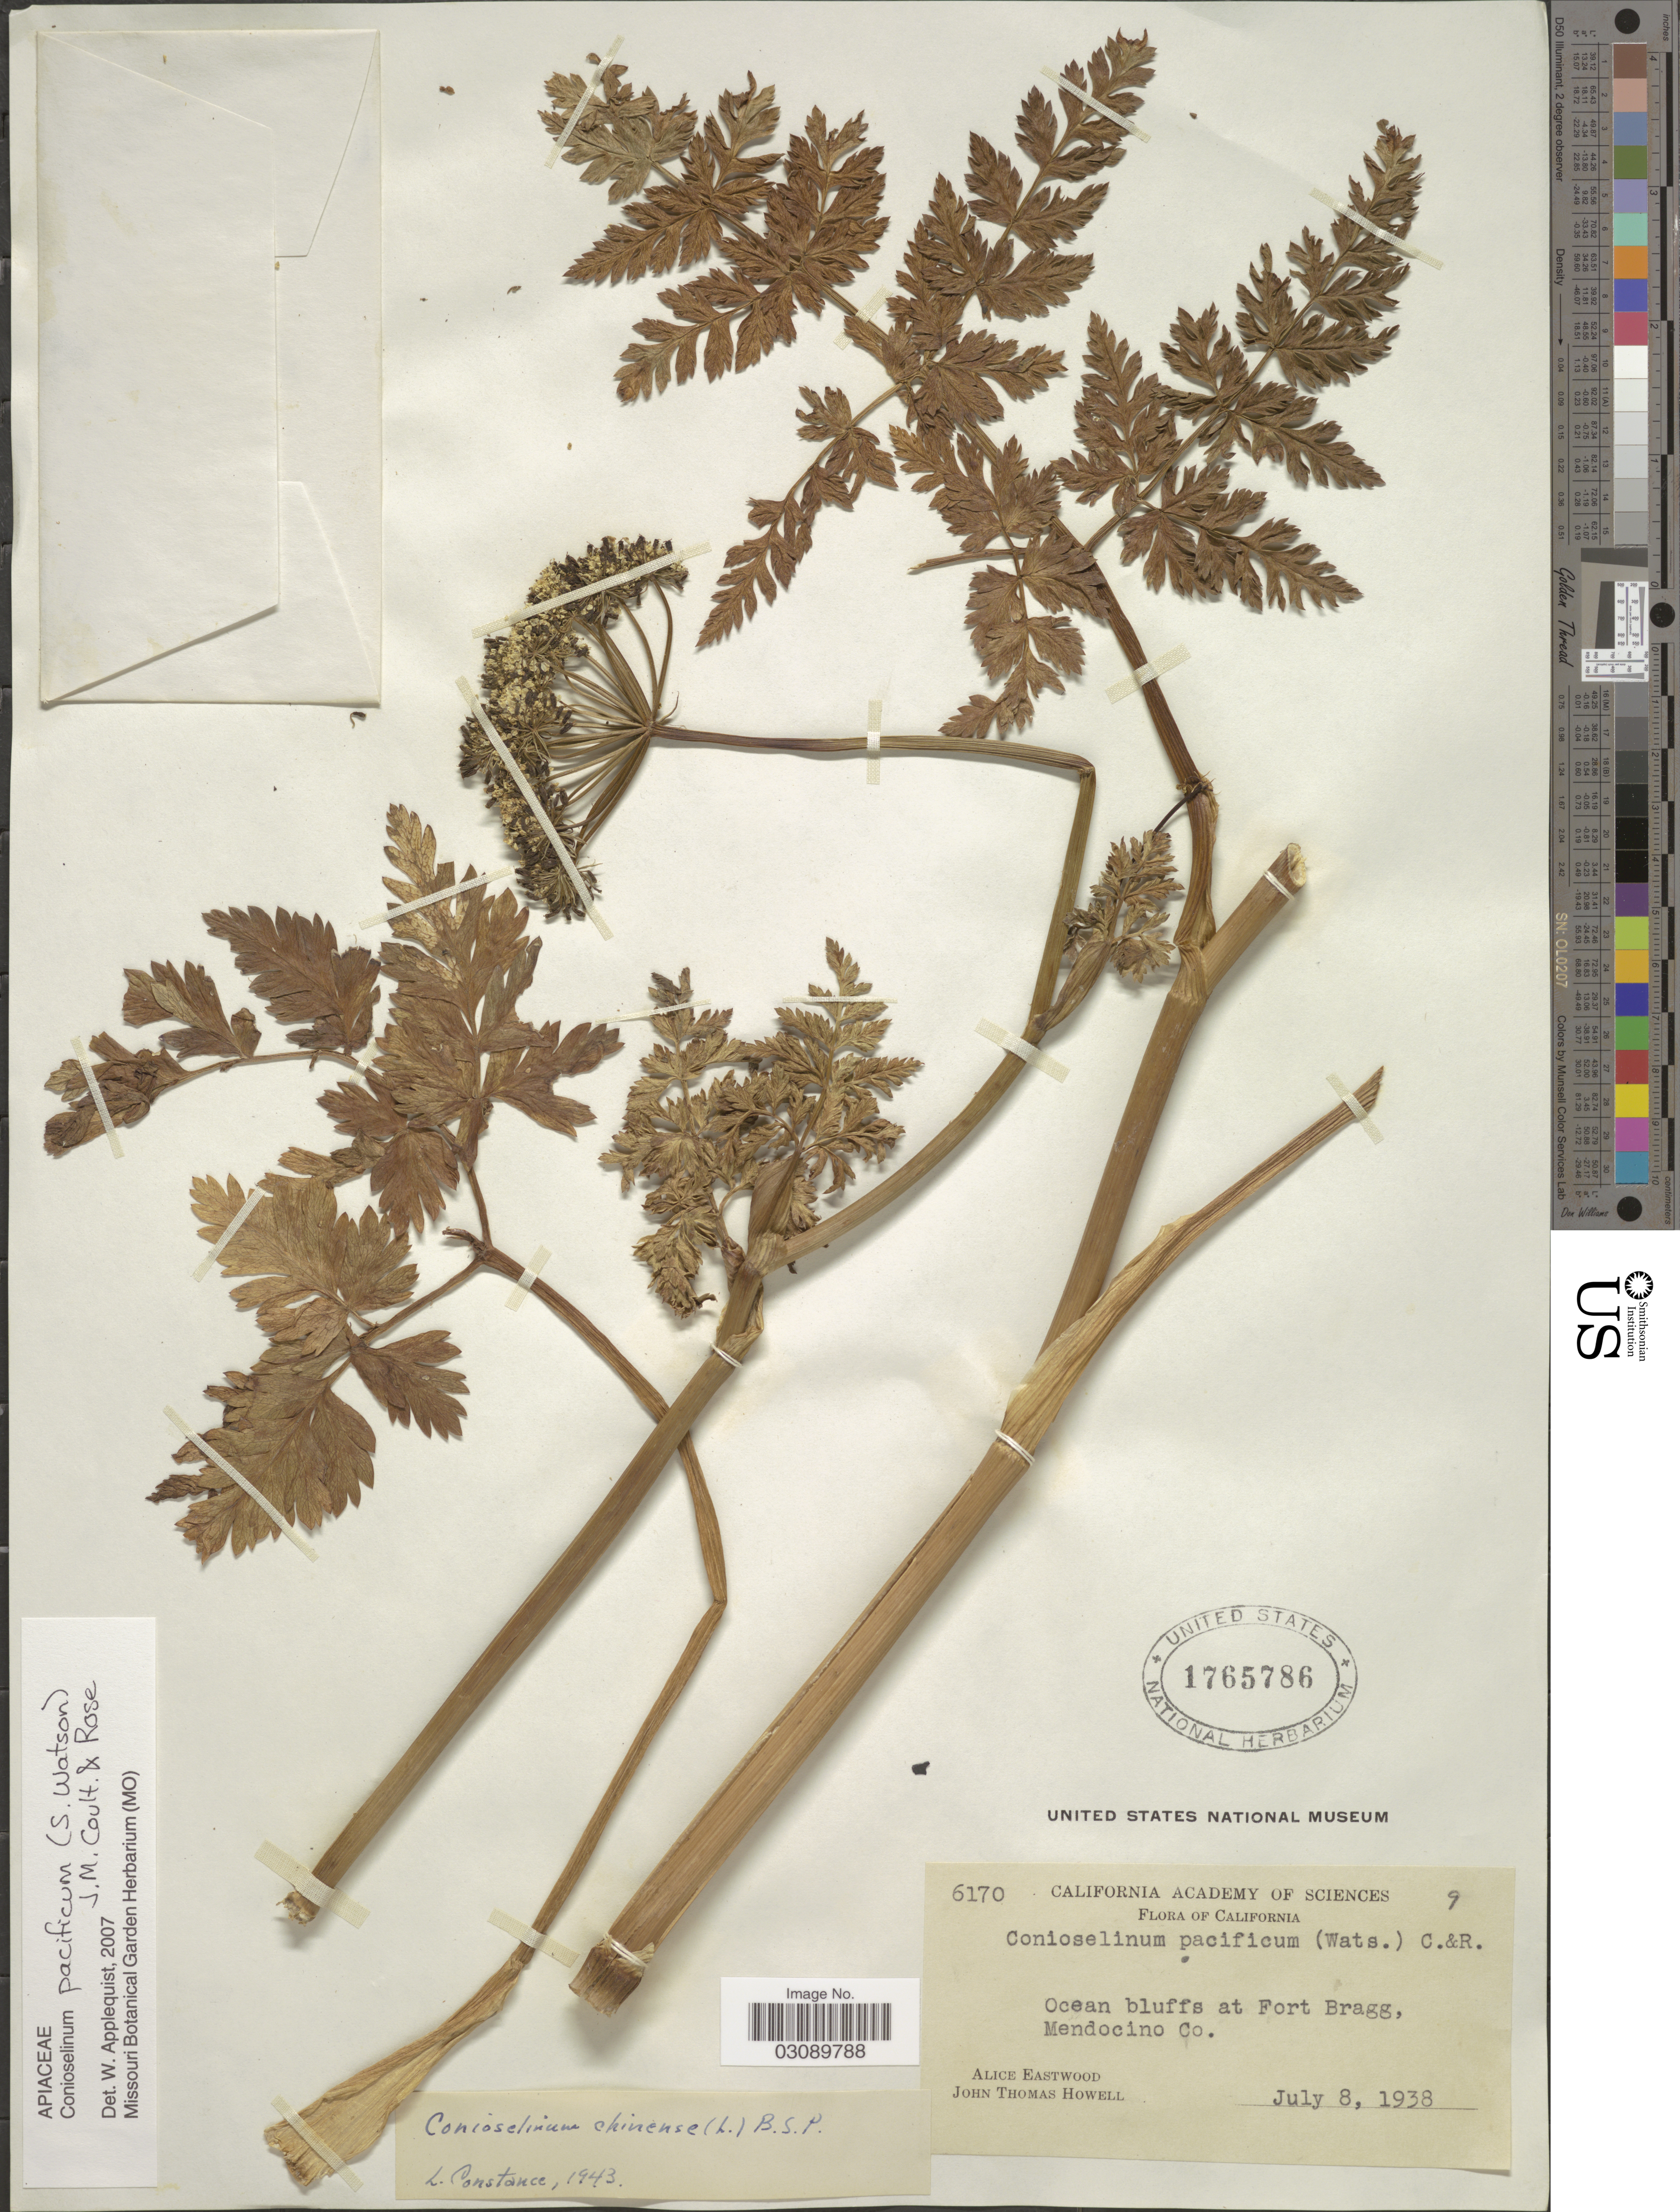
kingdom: Plantae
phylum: Tracheophyta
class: Magnoliopsida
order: Apiales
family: Apiaceae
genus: Conioselinum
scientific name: Conioselinum pacificum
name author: (S. Watson) J.M. Coult. & Rose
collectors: A. Eastwood & J. T. Howell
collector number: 6170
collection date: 1938-07-08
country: United States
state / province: California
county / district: Mendocino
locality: Ocean bluffs at Fort Bragg, Mendocino Co.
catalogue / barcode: US 1765786